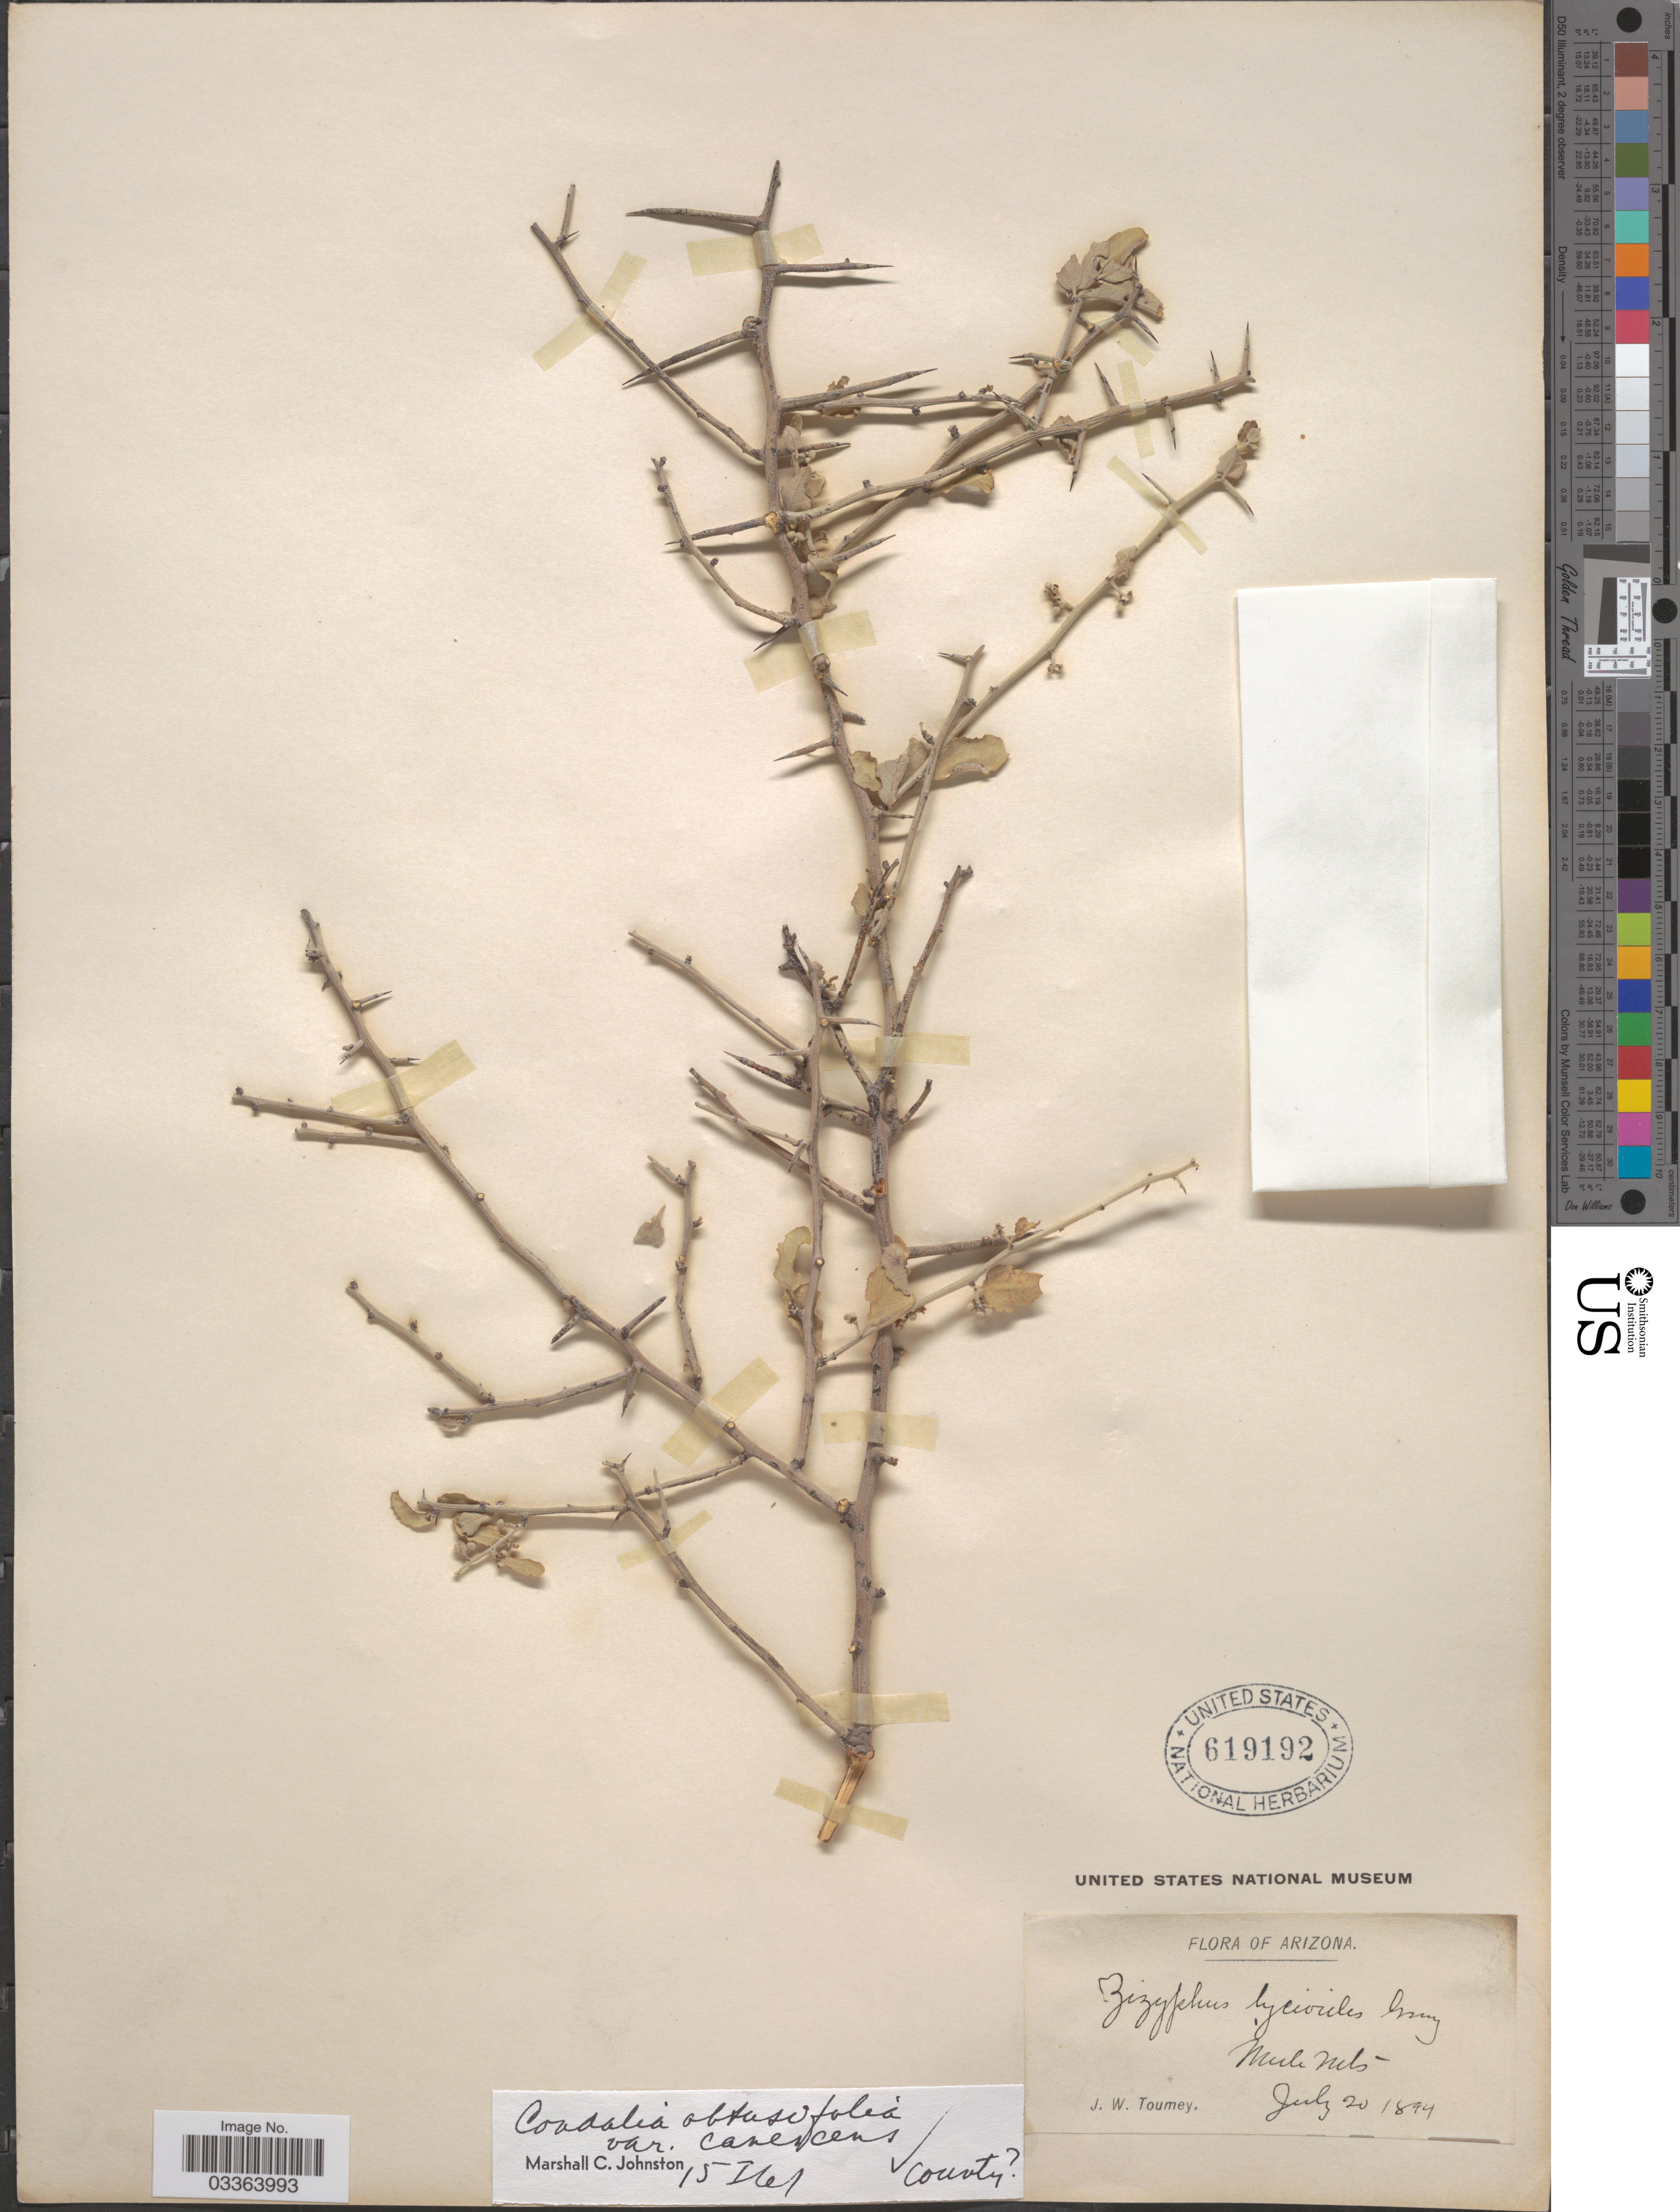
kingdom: Plantae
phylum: Tracheophyta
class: Magnoliopsida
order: Rosales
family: Rhamnaceae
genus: Sarcomphalus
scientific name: Sarcomphalus obtusifolius var. canescens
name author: (A. Gray) Hauenschild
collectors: J. W. Toumey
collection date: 1894-07-20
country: United States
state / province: Arizona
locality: Mule Mts.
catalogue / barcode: US 619192